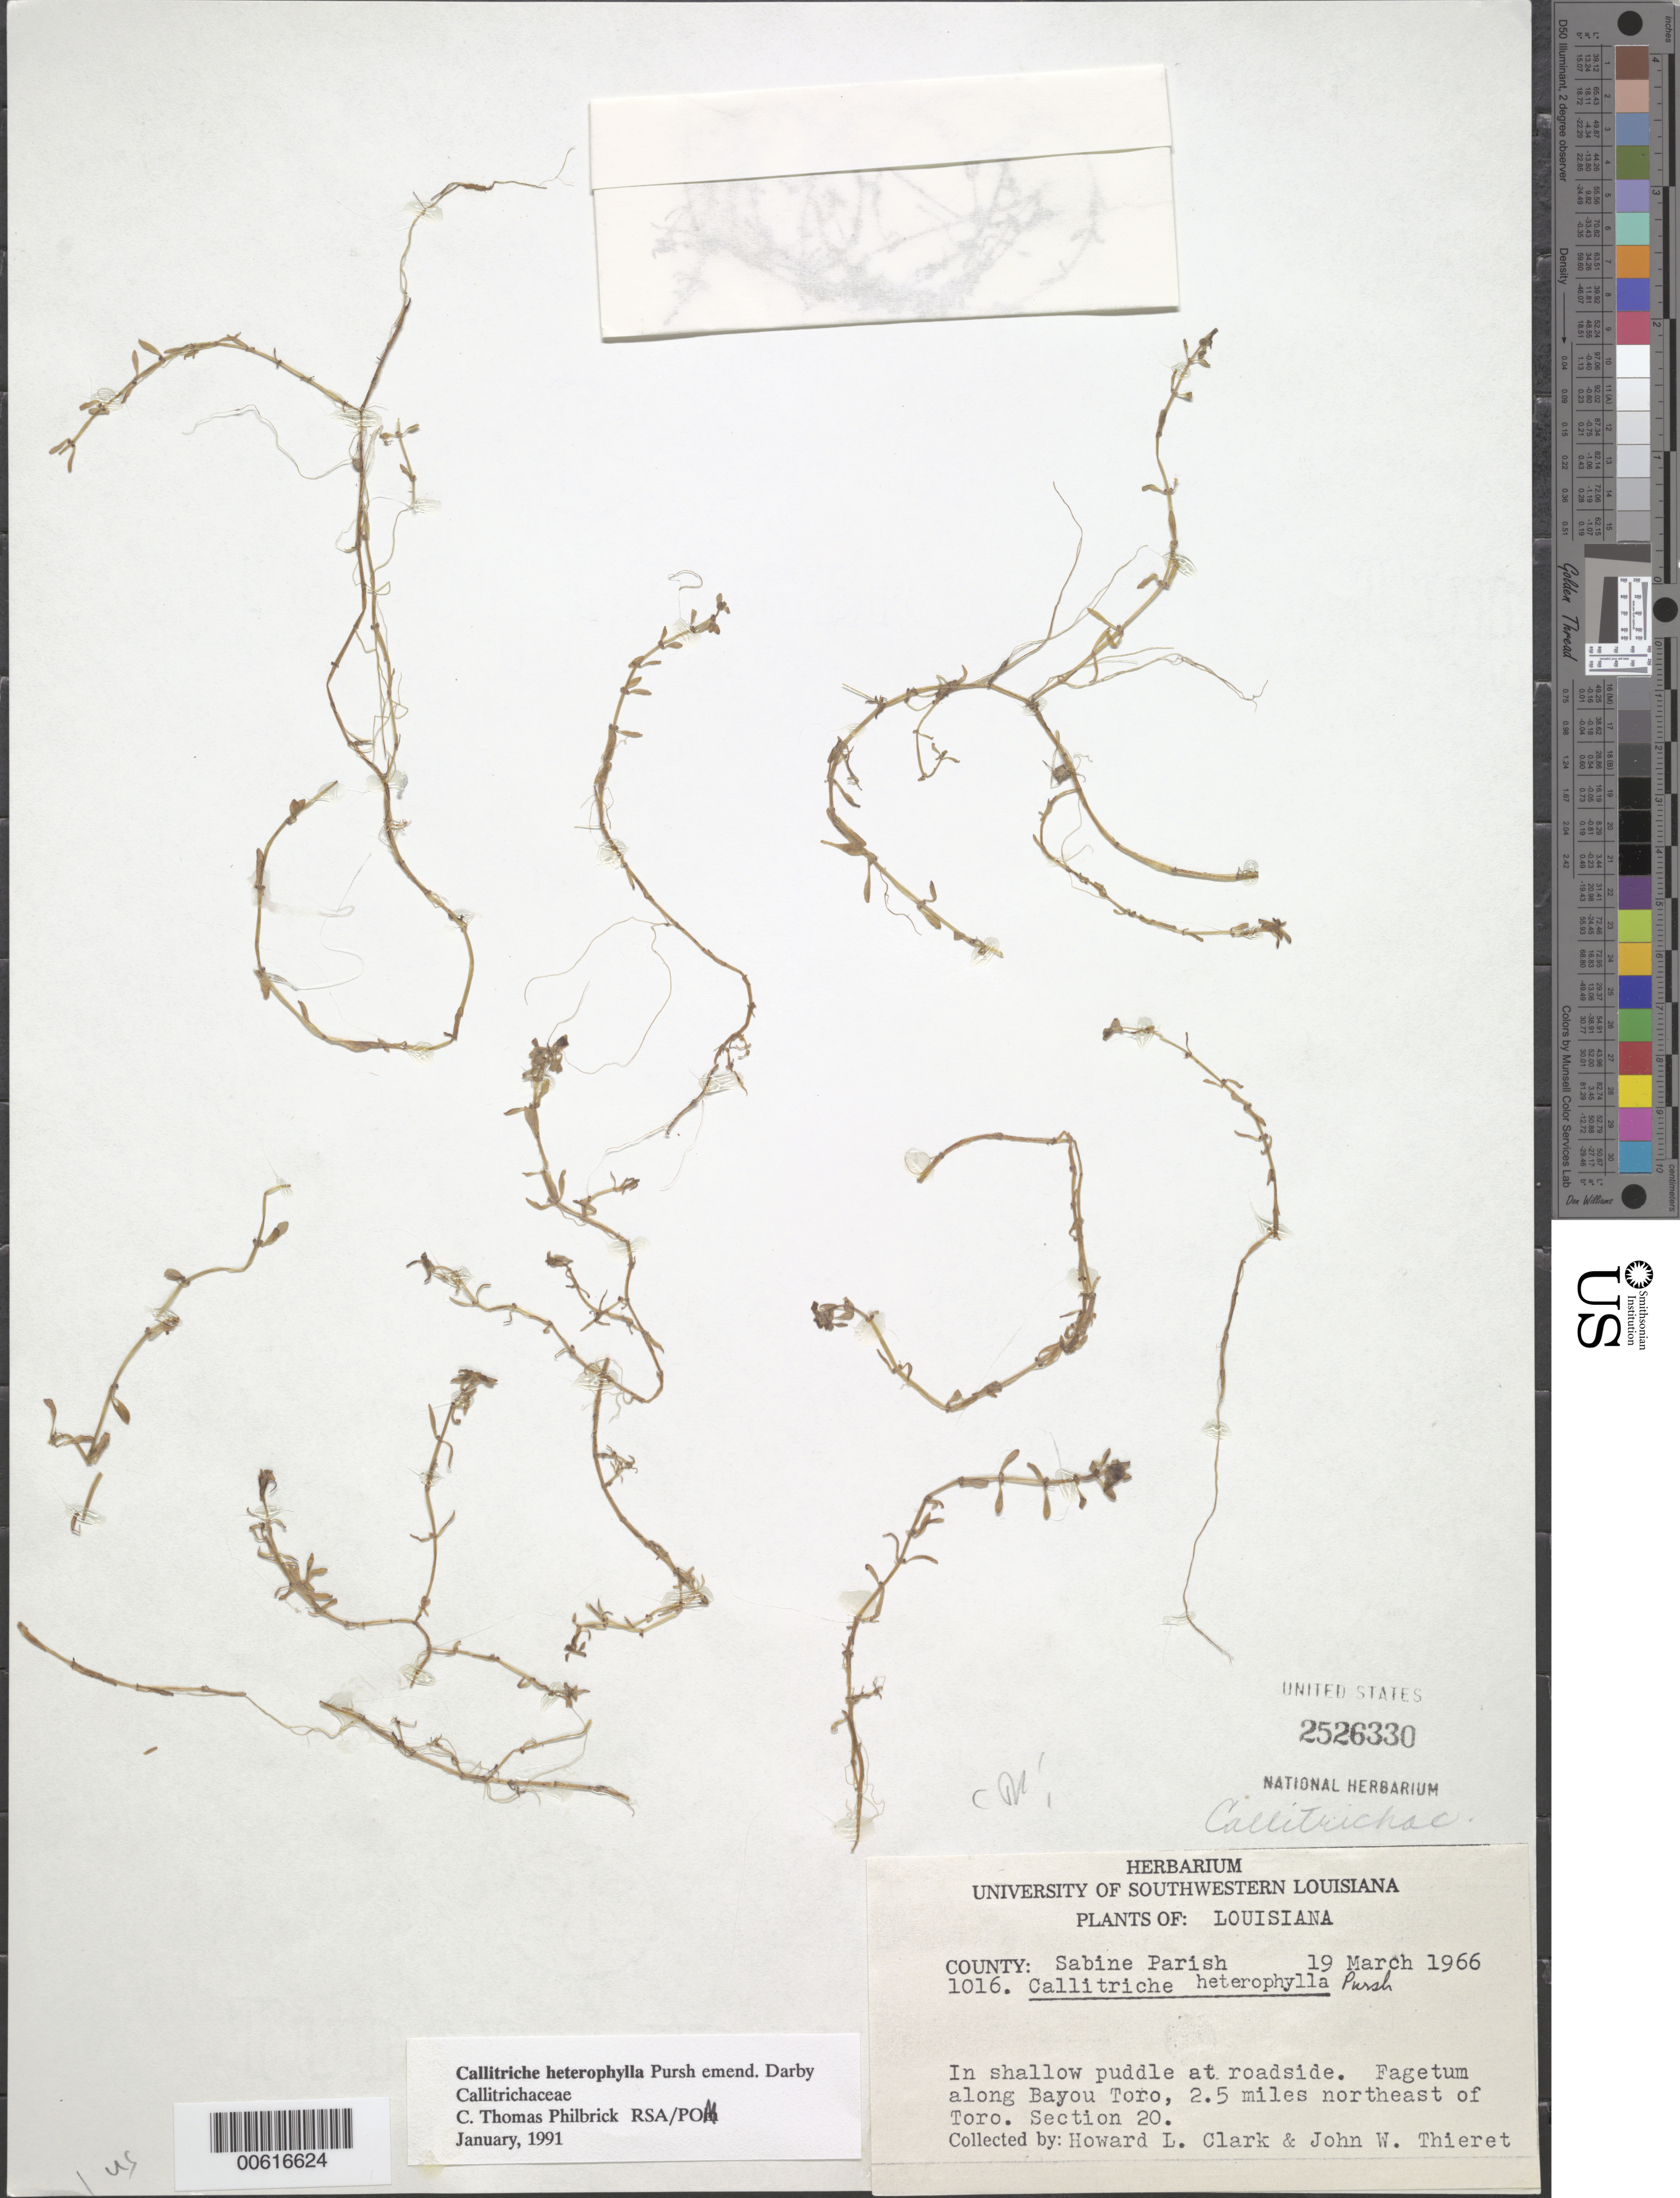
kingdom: Plantae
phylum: Tracheophyta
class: Magnoliopsida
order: Lamiales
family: Plantaginaceae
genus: Callitriche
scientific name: Callitriche heterophylla Pursh emend. Darby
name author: Pursh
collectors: H. L. Clark & J. W. Thieret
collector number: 1016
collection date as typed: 19 Mar 1966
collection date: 1966-03-19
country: United States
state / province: Louisiana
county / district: Sabine Parish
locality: Fagetum along Bauou Toro, NE of Toro, Section 20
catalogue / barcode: US 2526330